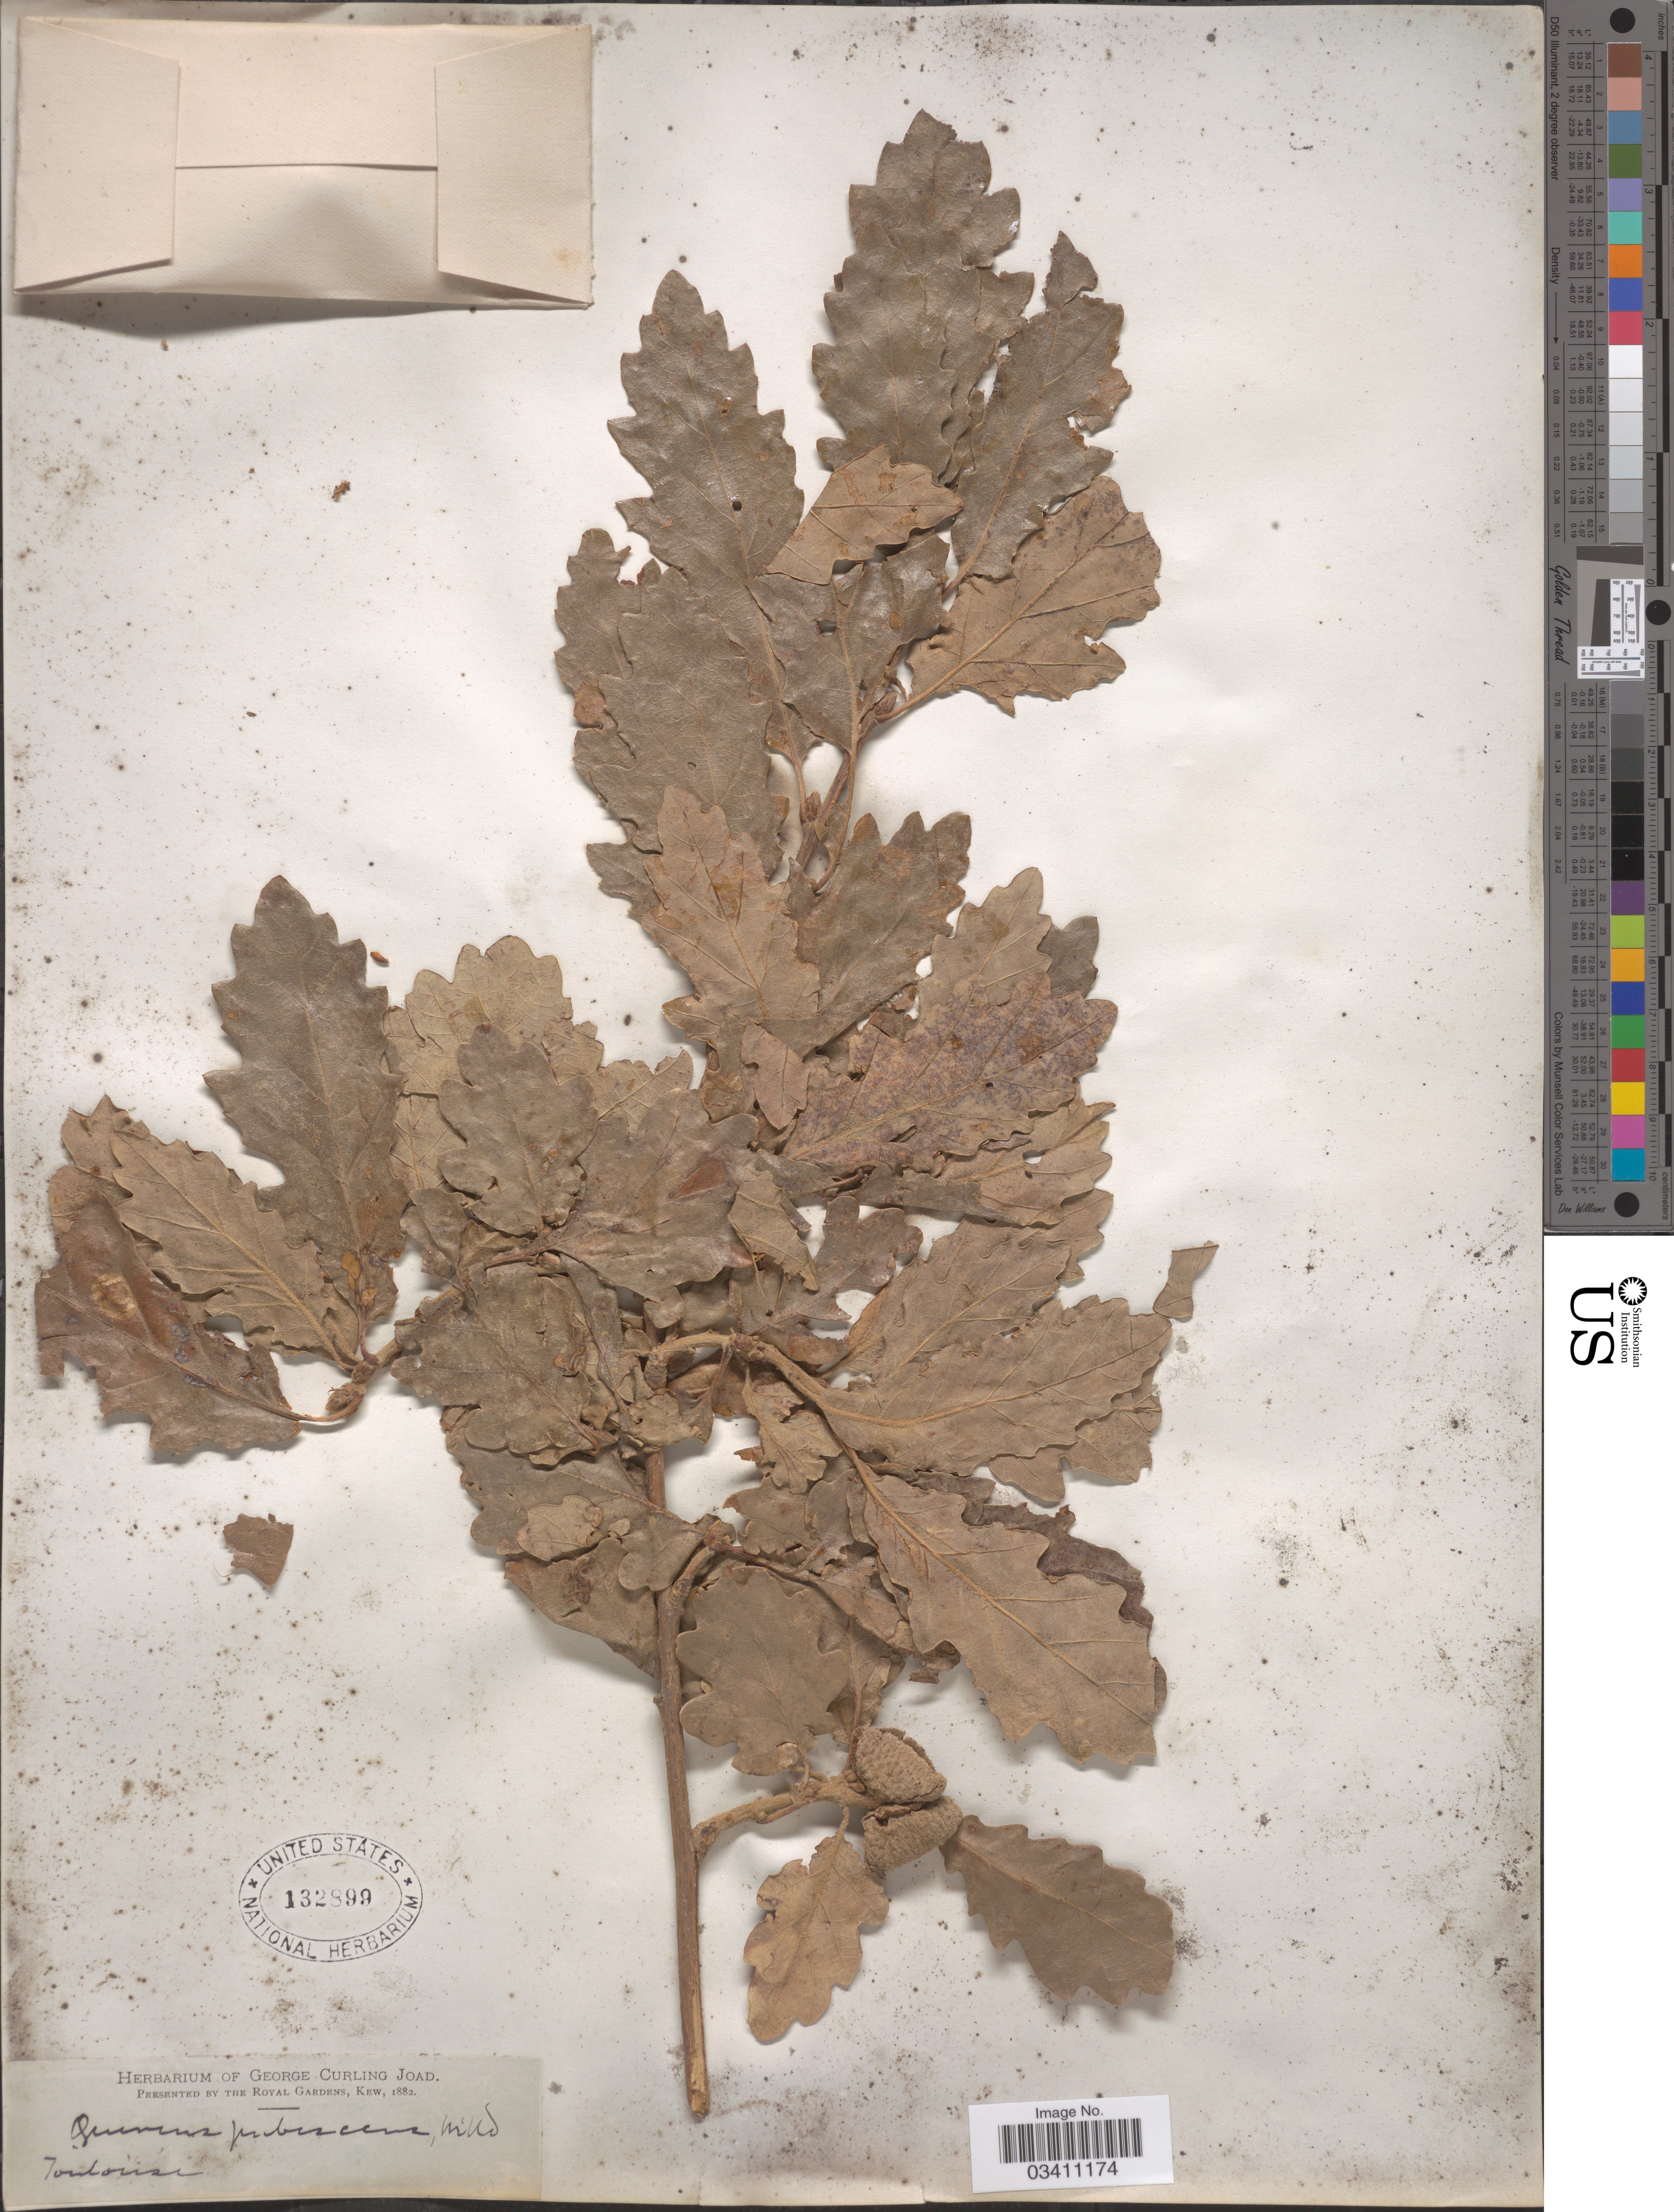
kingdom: Plantae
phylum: Tracheophyta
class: Magnoliopsida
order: Fagales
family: Fagaceae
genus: Quercus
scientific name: Quercus pubescens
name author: Willd.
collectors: ex herb. George Curling Joad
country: France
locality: Toulouse.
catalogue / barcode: US 132899